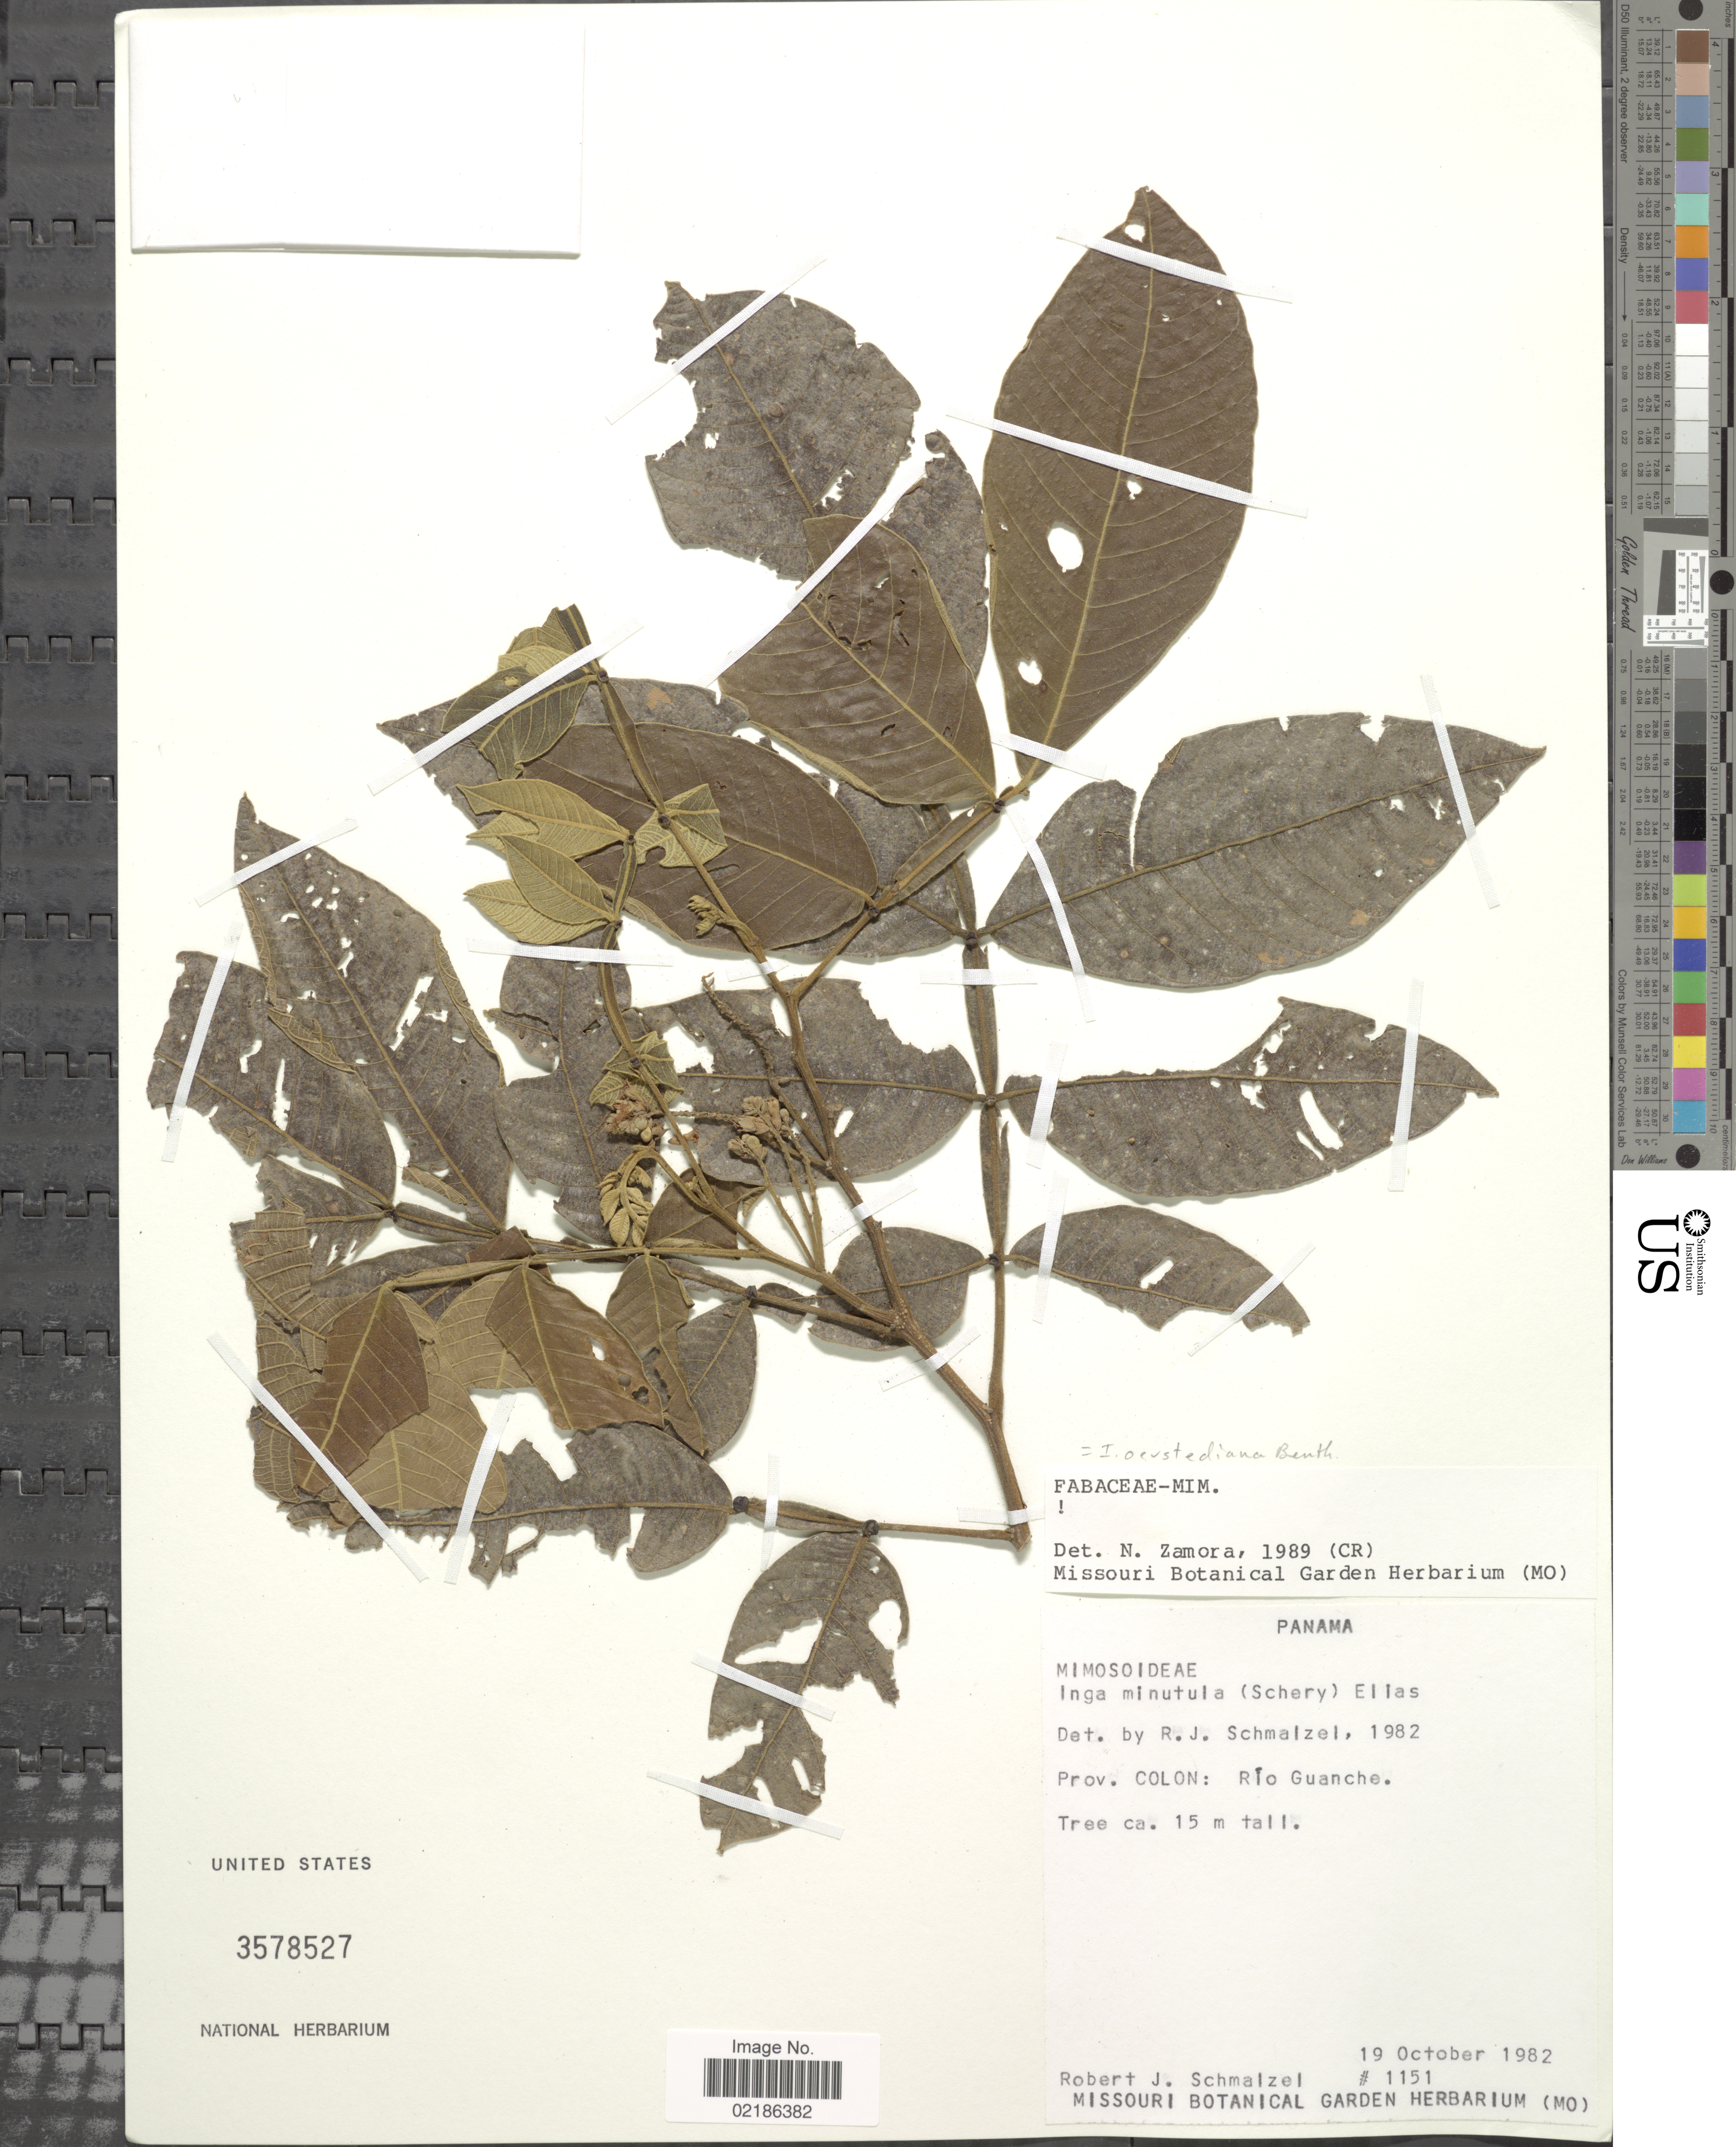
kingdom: Plantae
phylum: Tracheophyta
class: Magnoliopsida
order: Fabales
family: Fabaceae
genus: Inga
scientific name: Inga oerstediana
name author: Benth.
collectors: R. Schmalzel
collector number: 1151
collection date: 1982-10-19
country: Panama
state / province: Colón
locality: Rio Guanache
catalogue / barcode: US 3578527